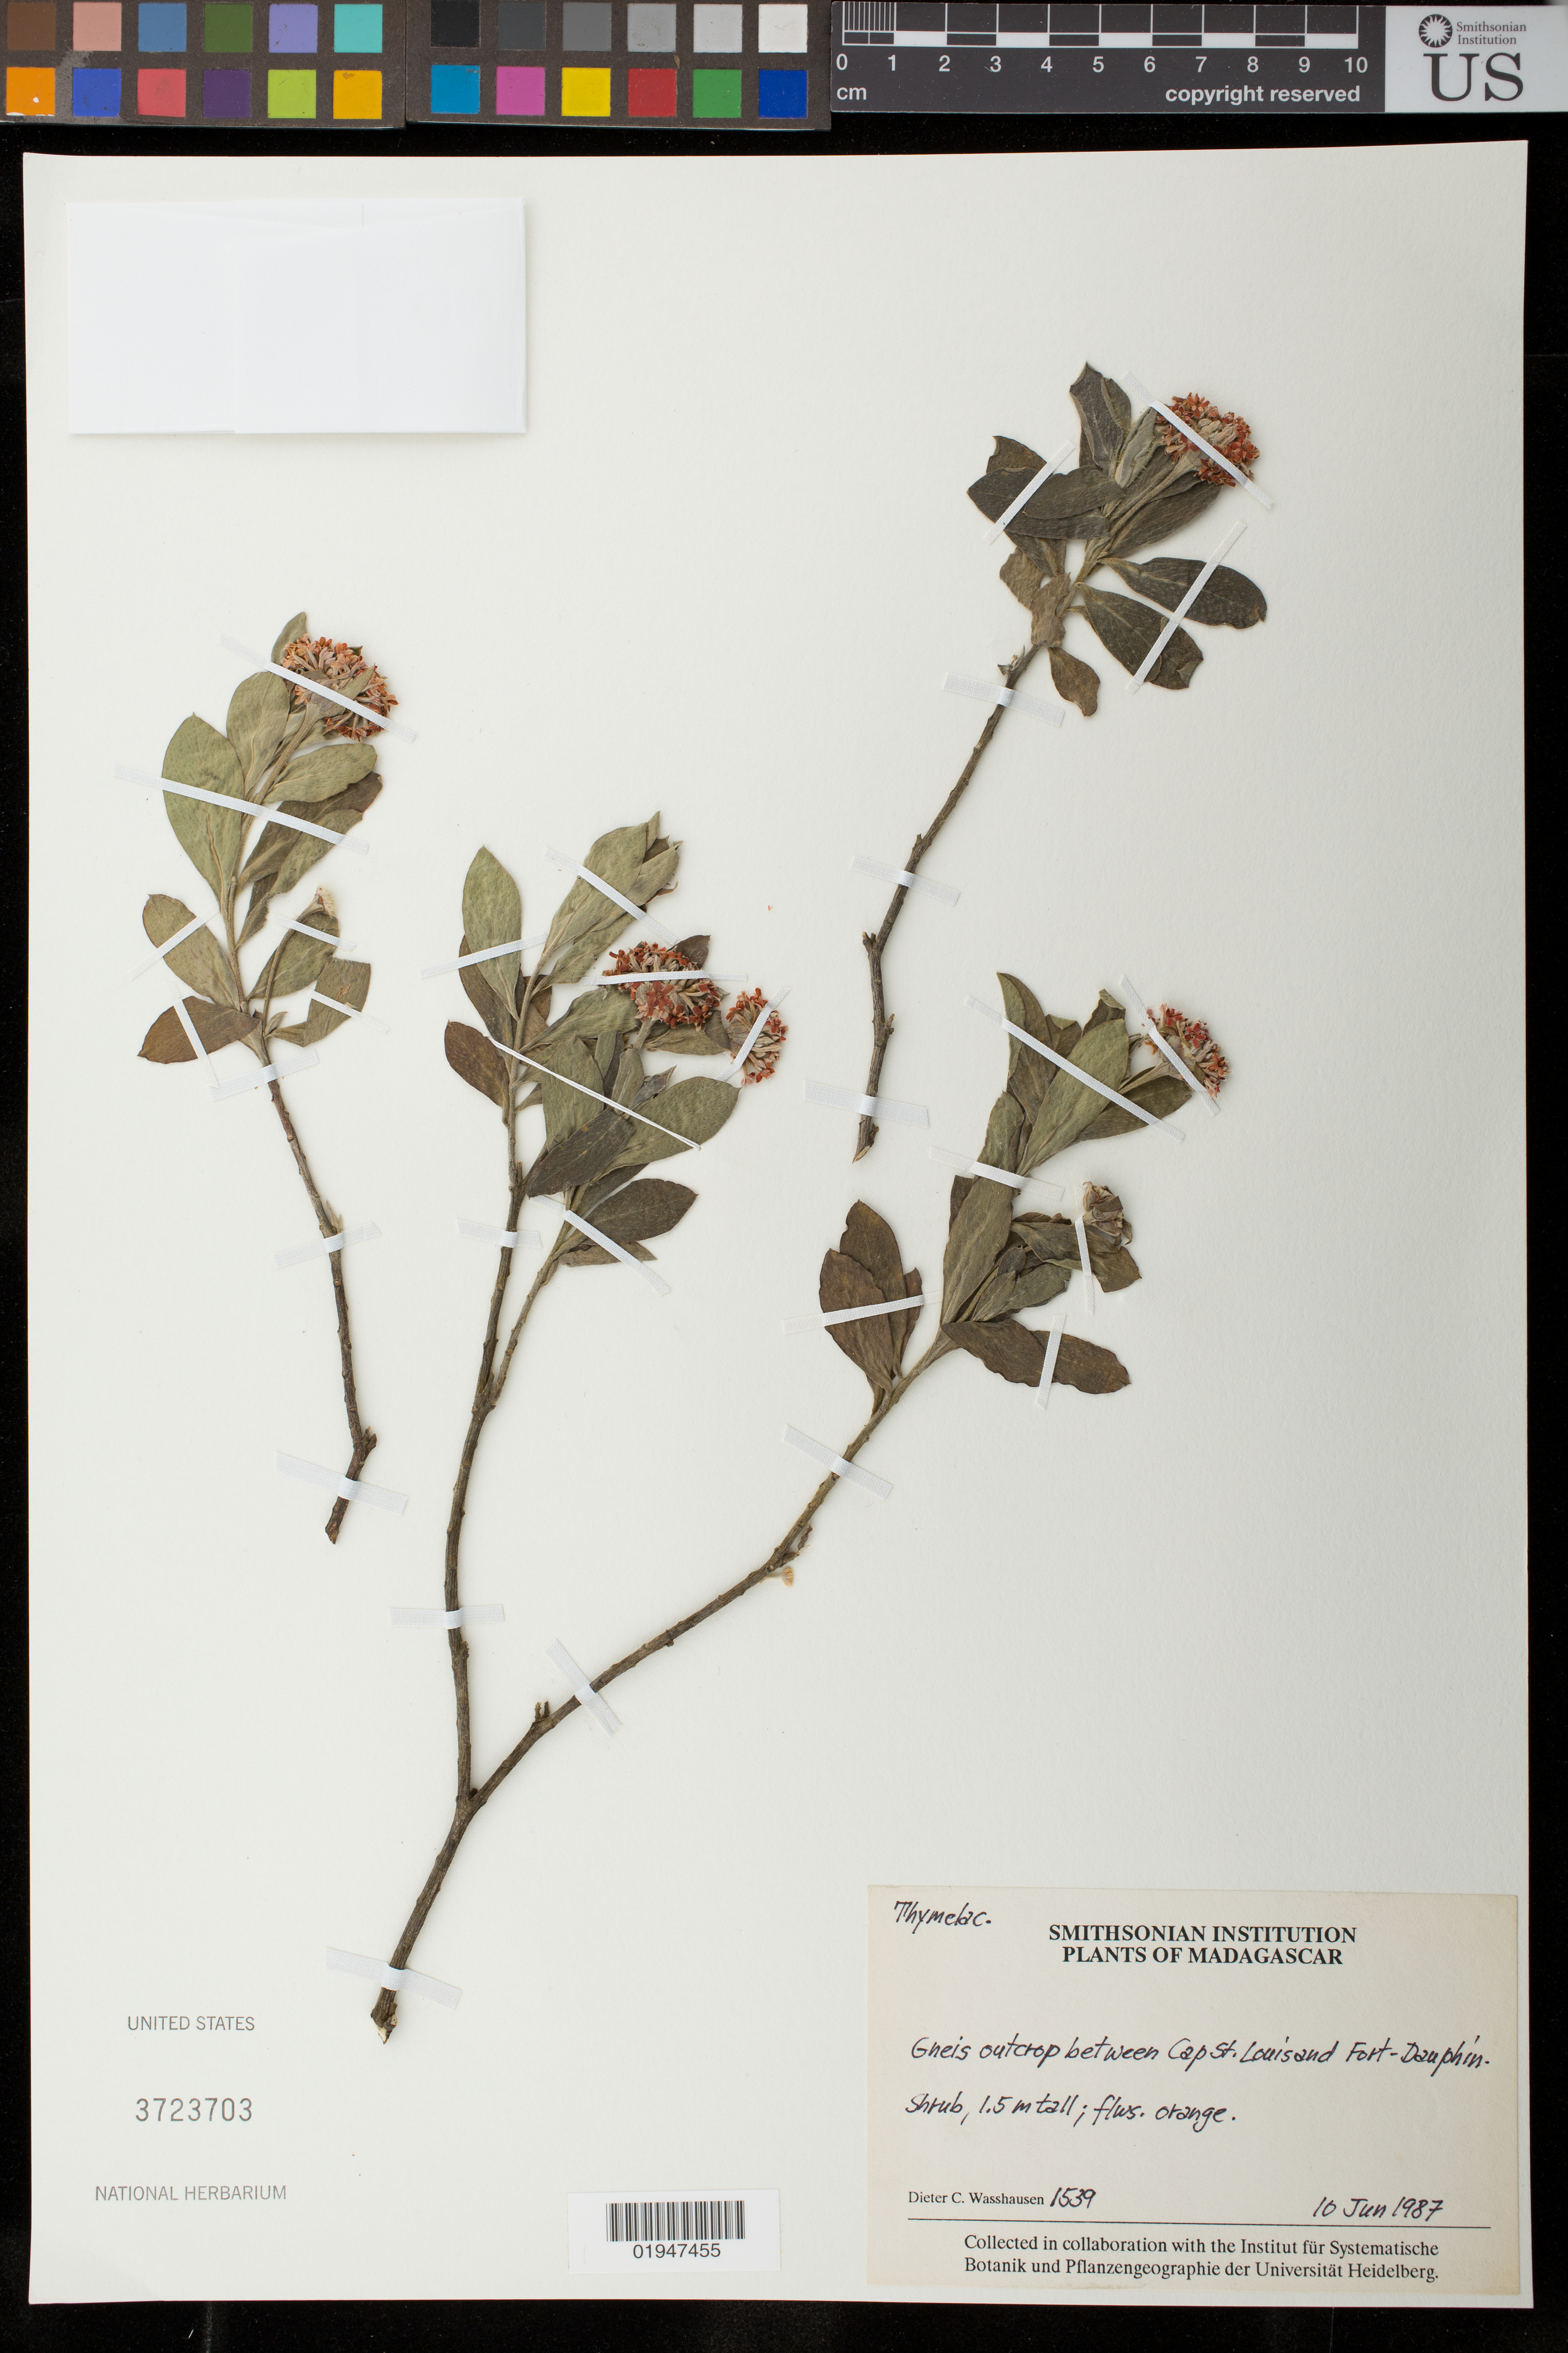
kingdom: Plantae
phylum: Tracheophyta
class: Magnoliopsida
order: Malvales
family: Thymelaeaceae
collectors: D. C. Wasshausen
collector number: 1539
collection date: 1987-06-10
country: Madagascar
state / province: Anosy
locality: Between Cap St. Louis and Fort Dauphin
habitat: Gneis outcrop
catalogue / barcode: US 3723703